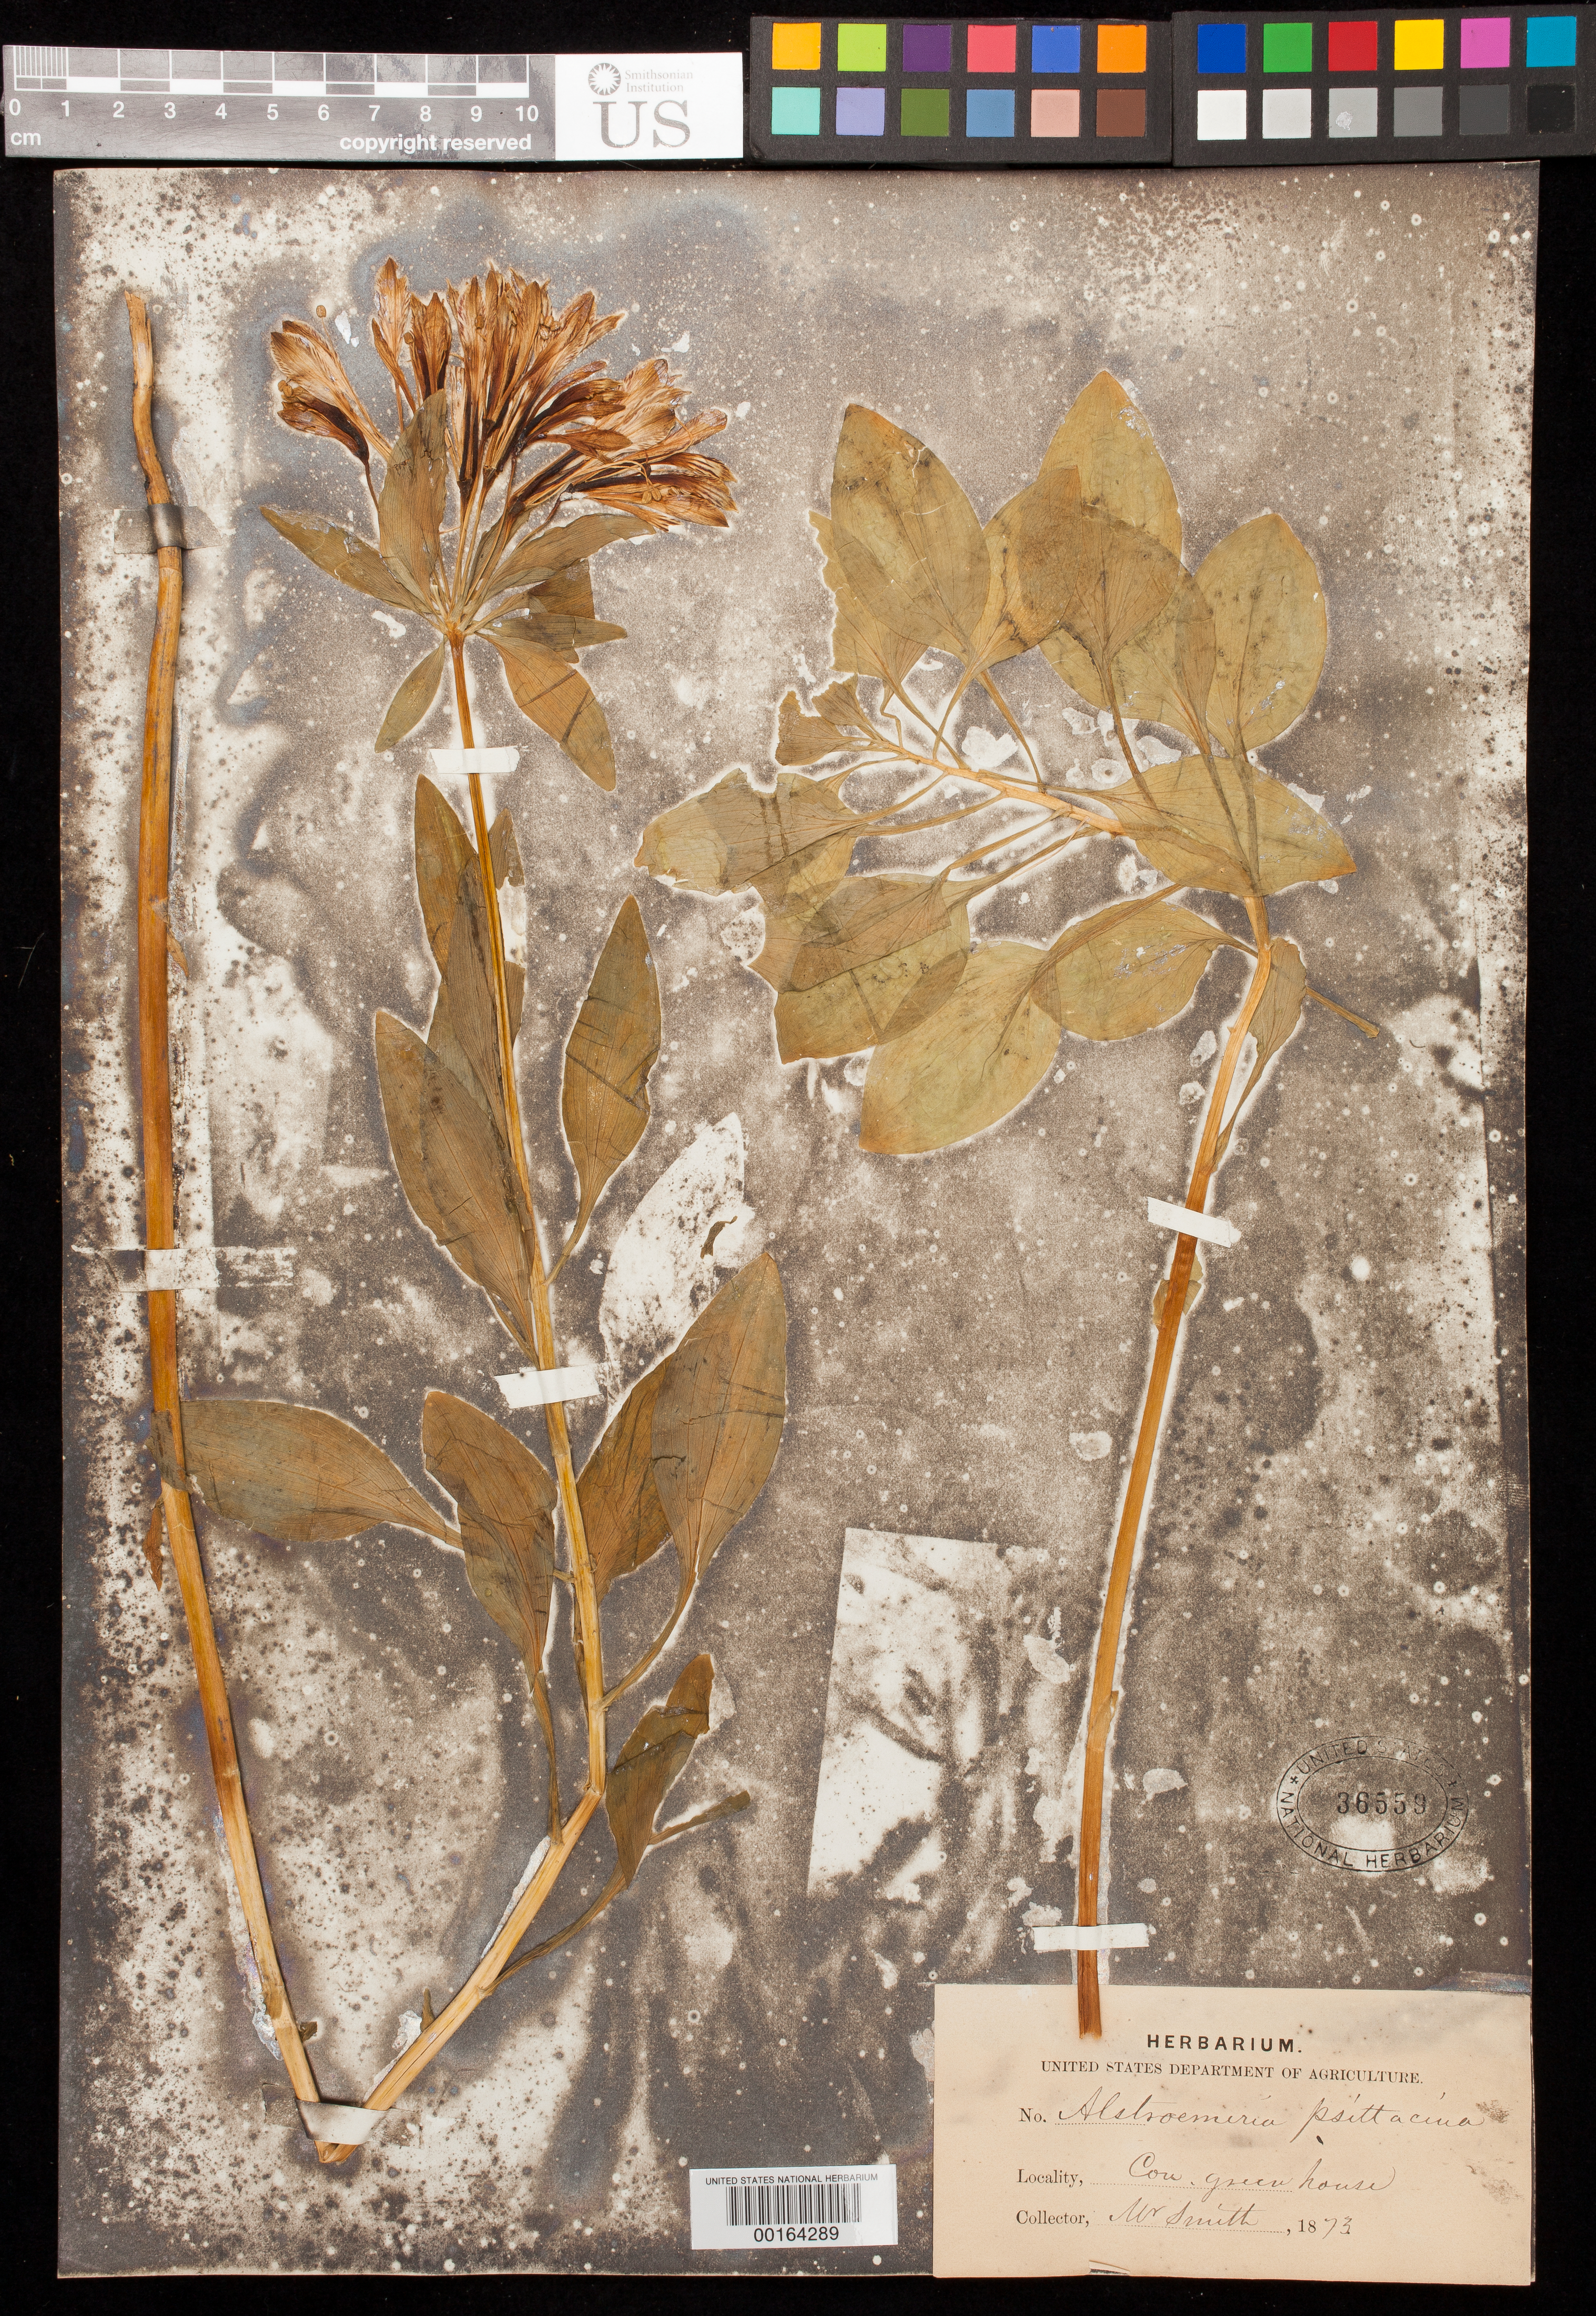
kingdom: Plantae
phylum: Tracheophyta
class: Liliopsida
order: Liliales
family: Alstroemeriaceae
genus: Alstroemeria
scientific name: Alstroemeria psittacina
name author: Lehm.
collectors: -- Smith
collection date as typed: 1873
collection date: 1873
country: United States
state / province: Washington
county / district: Spokane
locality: Spokane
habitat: Greenhouse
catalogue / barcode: US 36559